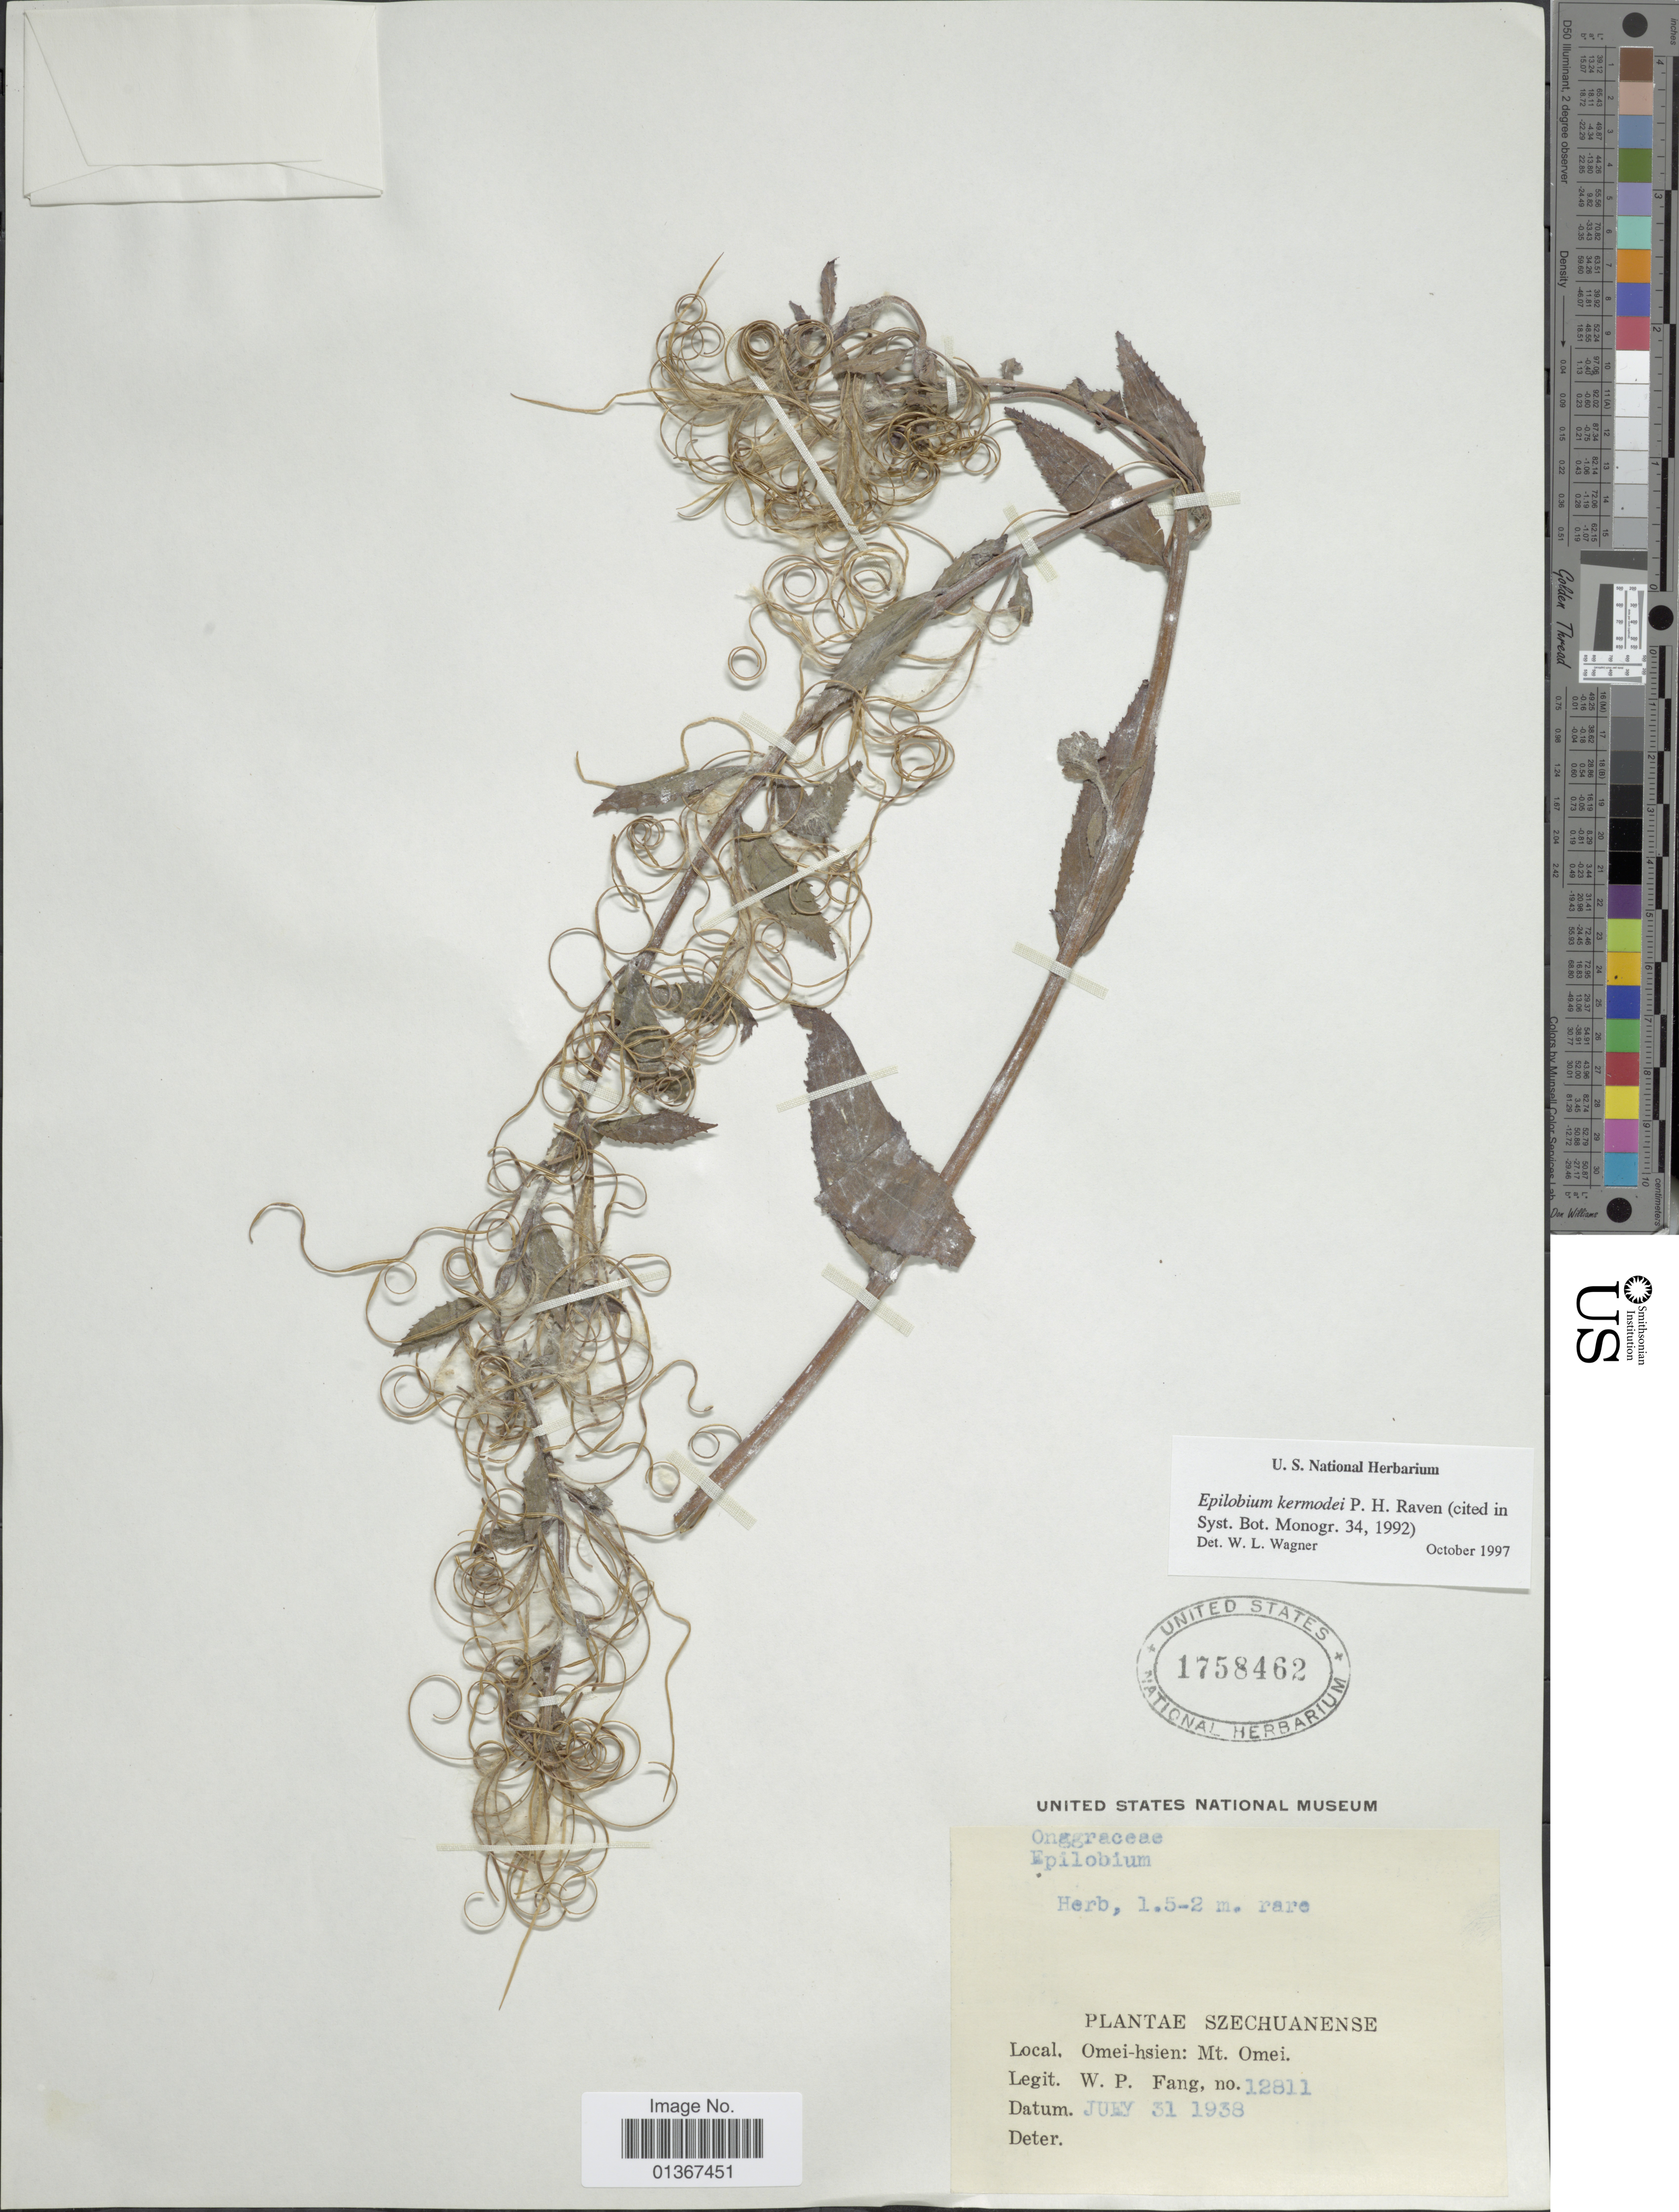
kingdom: Plantae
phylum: Tracheophyta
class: Magnoliopsida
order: Myrtales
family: Onagraceae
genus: Epilobium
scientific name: Epilobium kermodei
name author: P.H. Raven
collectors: W. P. Fang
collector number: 12811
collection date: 1938-07-31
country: China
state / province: Sichuan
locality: Szechuanense. Omei-hsien: Mt. Omei.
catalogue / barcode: US 1758462